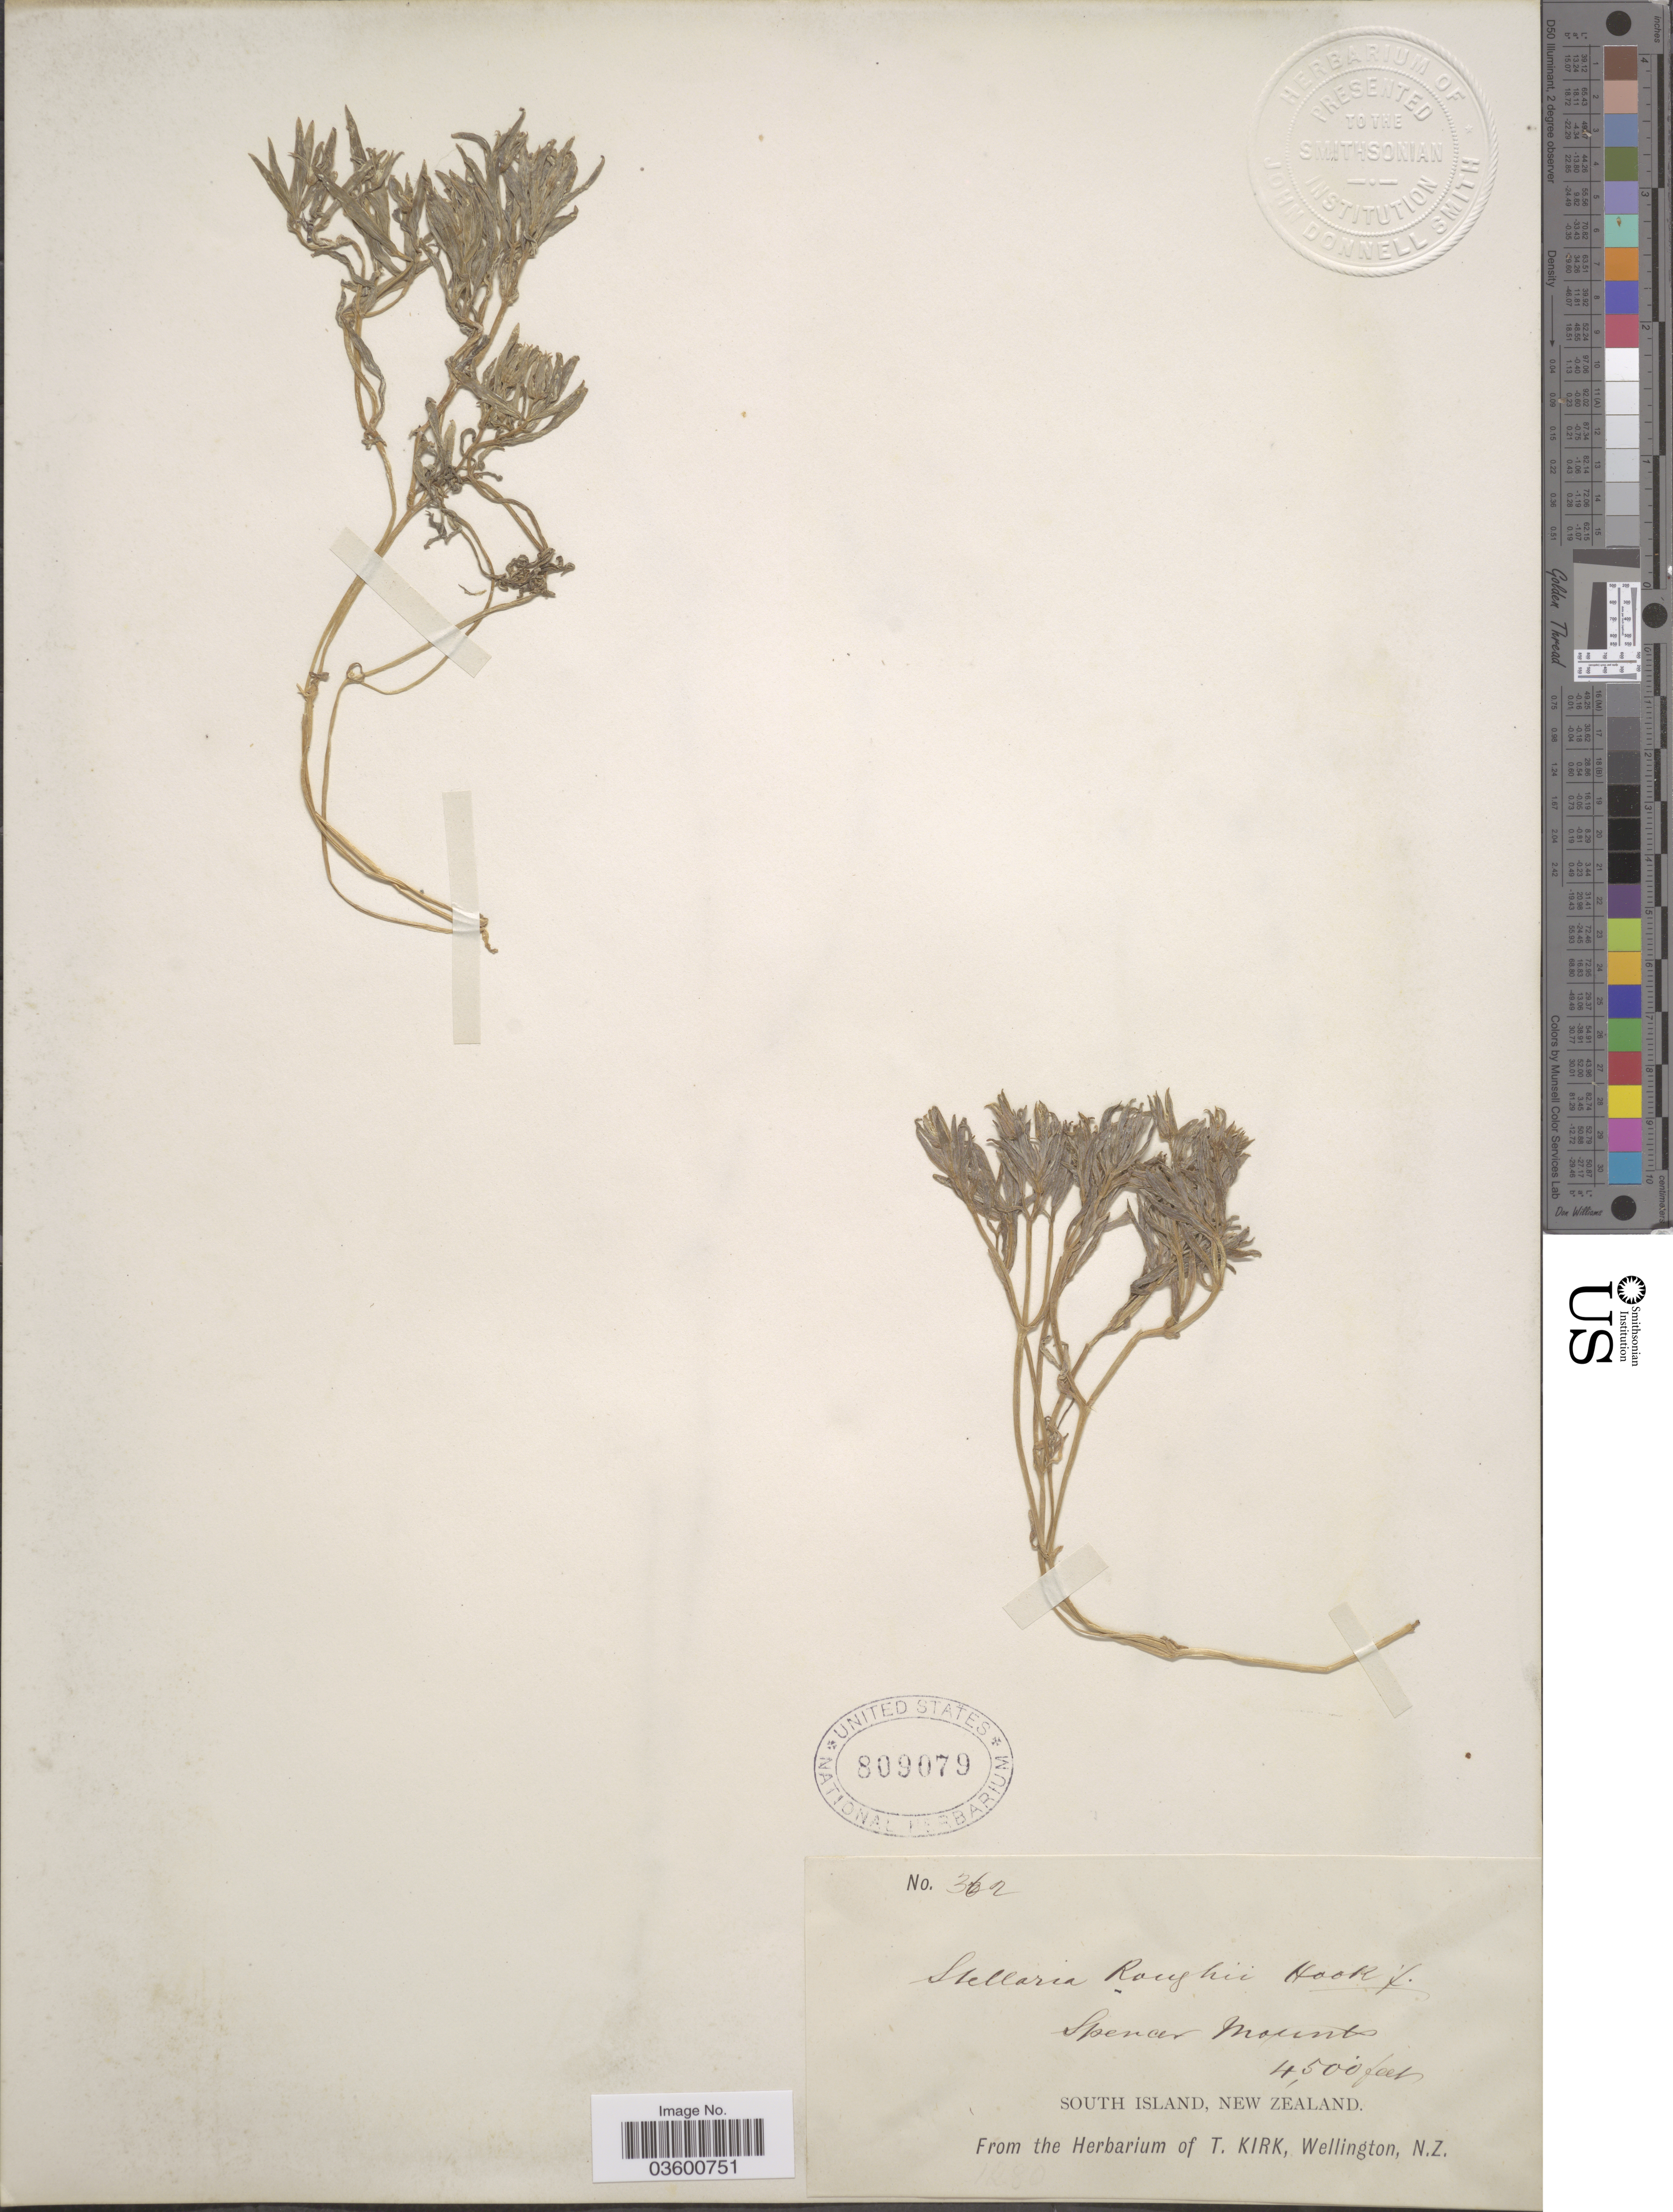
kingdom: Plantae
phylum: Tracheophyta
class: Magnoliopsida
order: Caryophyllales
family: Caryophyllaceae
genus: Stellaria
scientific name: Stellaria roughii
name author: Hook. f.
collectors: ex Herb. T. Kirk, Wellington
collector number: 362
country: New Zealand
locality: Spencer Mount. South Island.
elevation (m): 1372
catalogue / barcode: US 809079